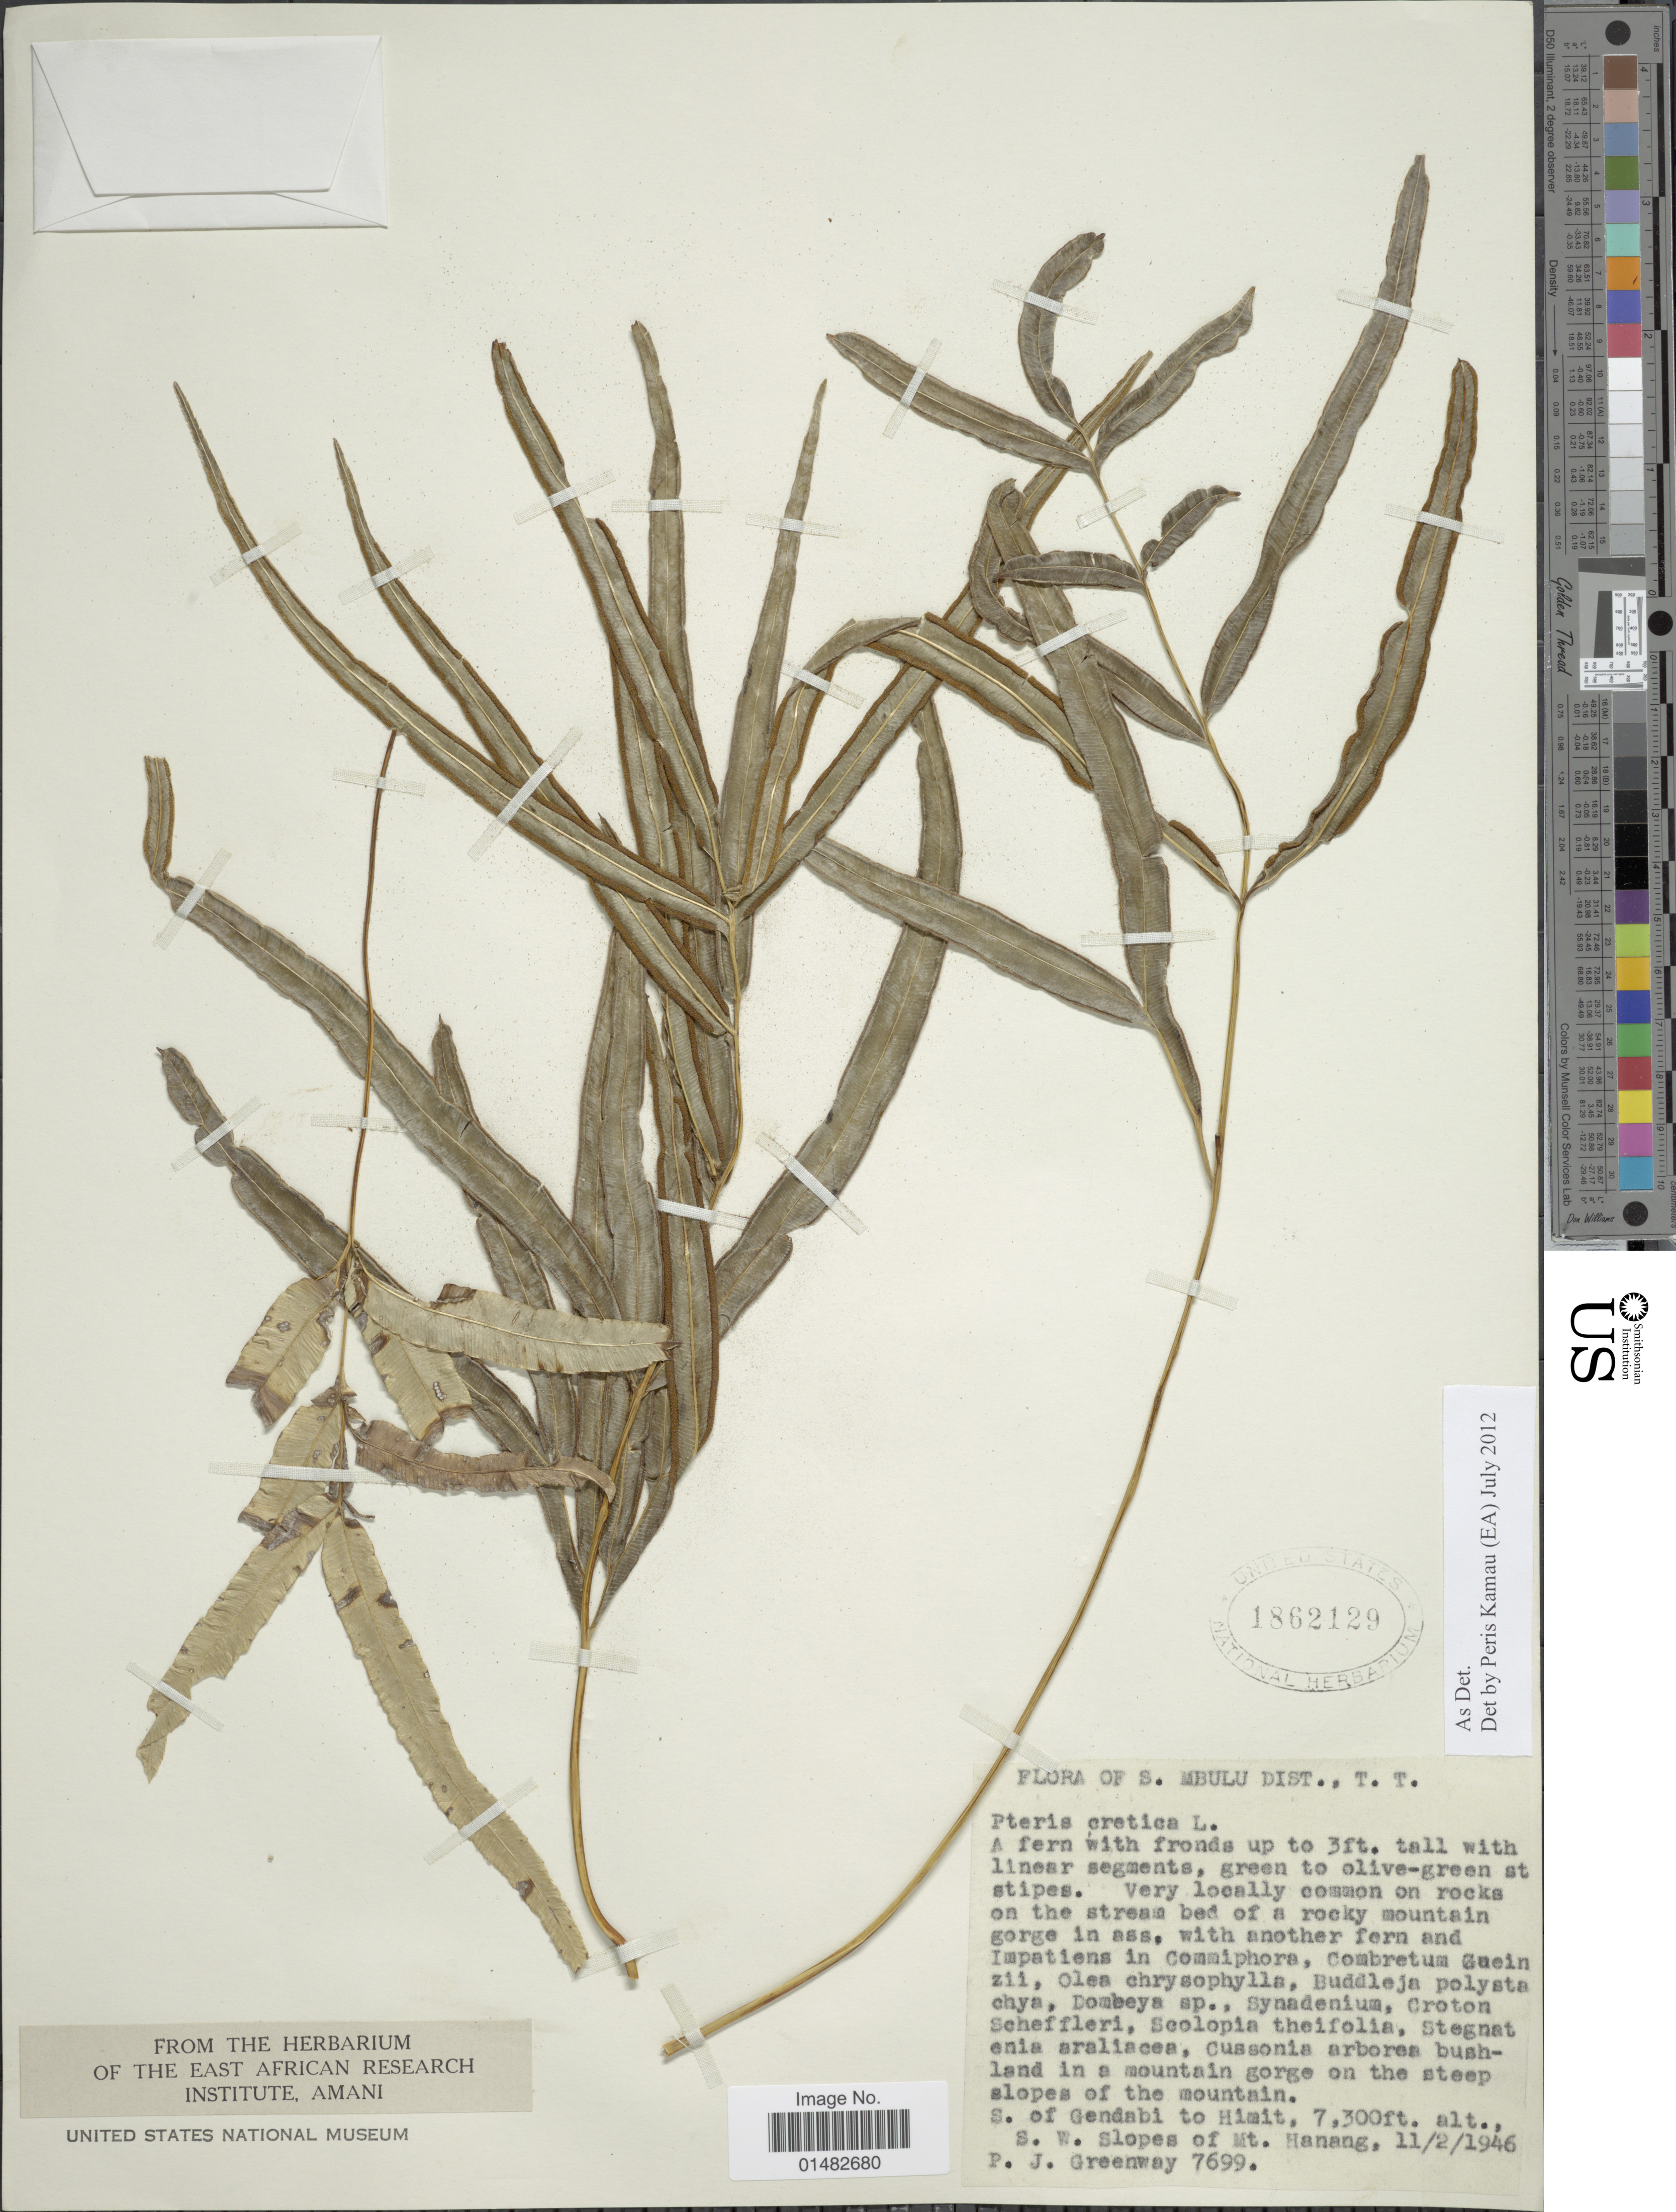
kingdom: Plantae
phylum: Tracheophyta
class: Polypodiopsida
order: Polypodiales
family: Pteridaceae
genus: Pteris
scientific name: Pteris cretica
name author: L.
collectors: P. J. Greenway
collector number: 7699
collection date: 1946-02-11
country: Tanzania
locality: S. Mbulu Distr., S. of Gendabi to Himit, S.W. slopes to Mt. Hanang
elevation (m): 2225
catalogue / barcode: US 1862129